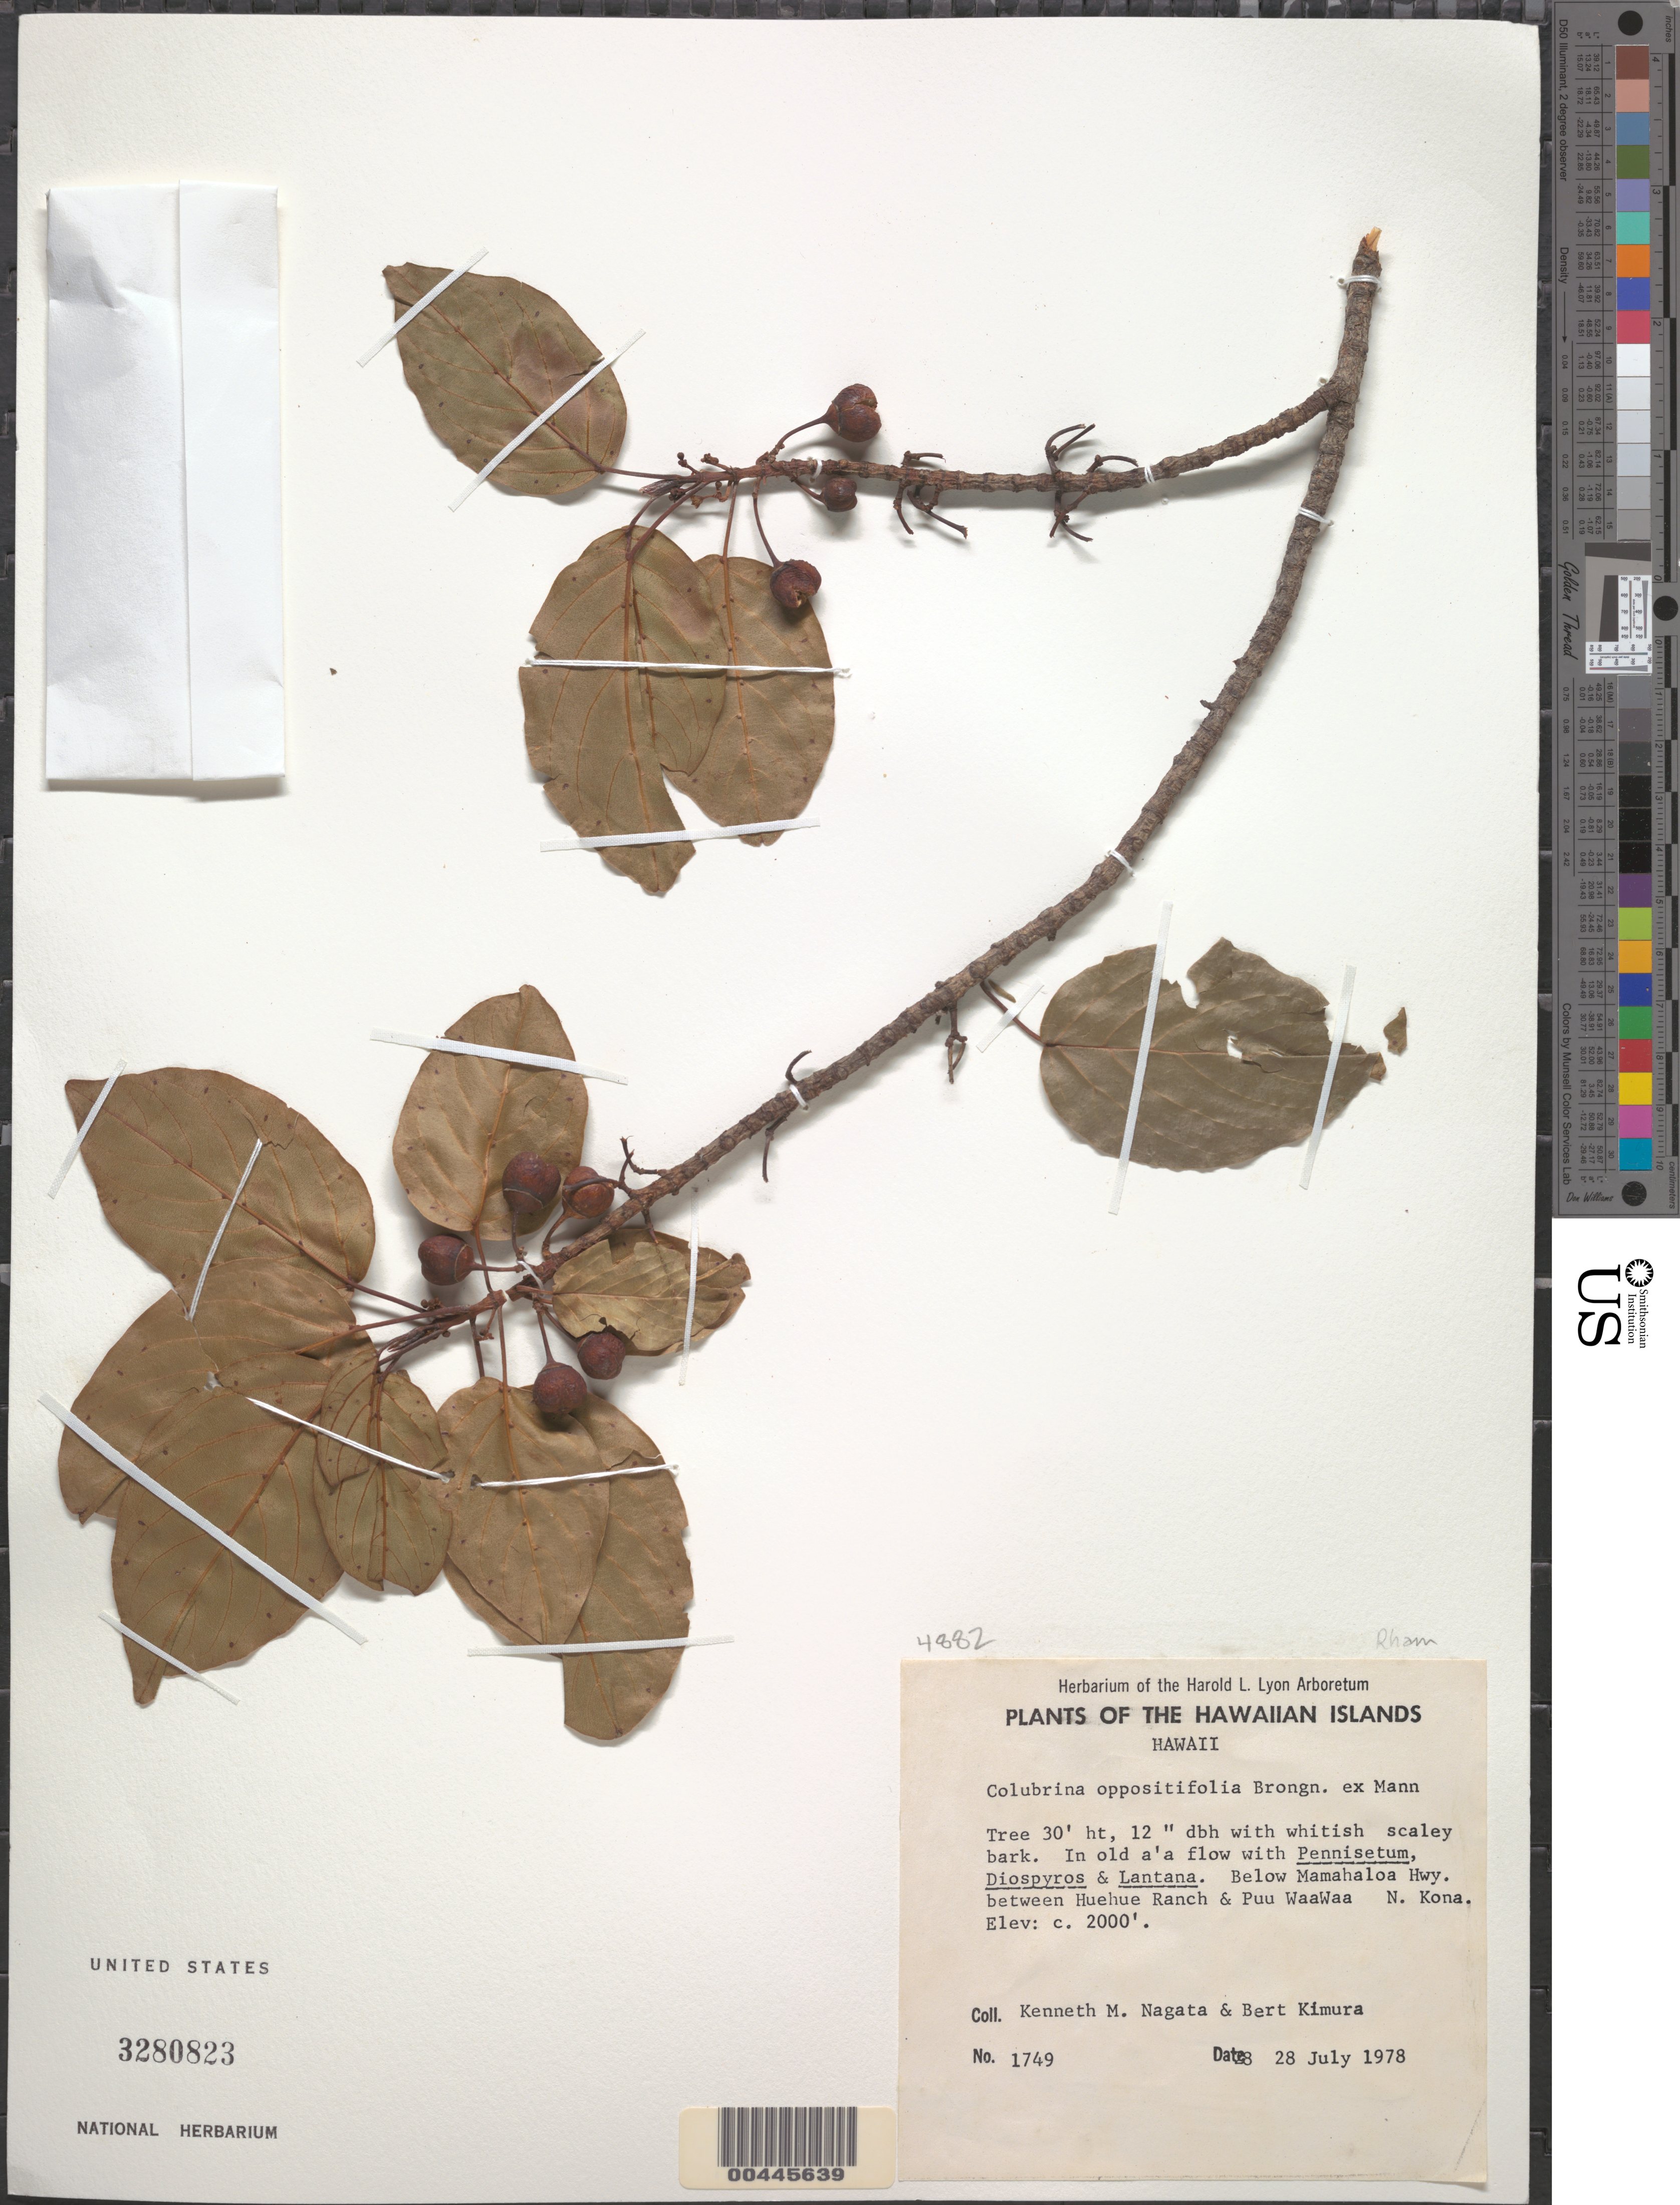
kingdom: Plantae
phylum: Tracheophyta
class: Magnoliopsida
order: Rosales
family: Rhamnaceae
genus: Colubrina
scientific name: Colubrina oppositifolia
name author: Brongn. ex H. Mann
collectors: K. Nagata & B. Kimura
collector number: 1749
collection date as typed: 28 Jul 1978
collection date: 1978-07-28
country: United States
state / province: Hawaii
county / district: Hawaii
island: Hawaii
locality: Below Mamahaloa Hwy. between Huehue Ranch and Puu Waawaa, N Kona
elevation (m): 610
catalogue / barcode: US 3280823